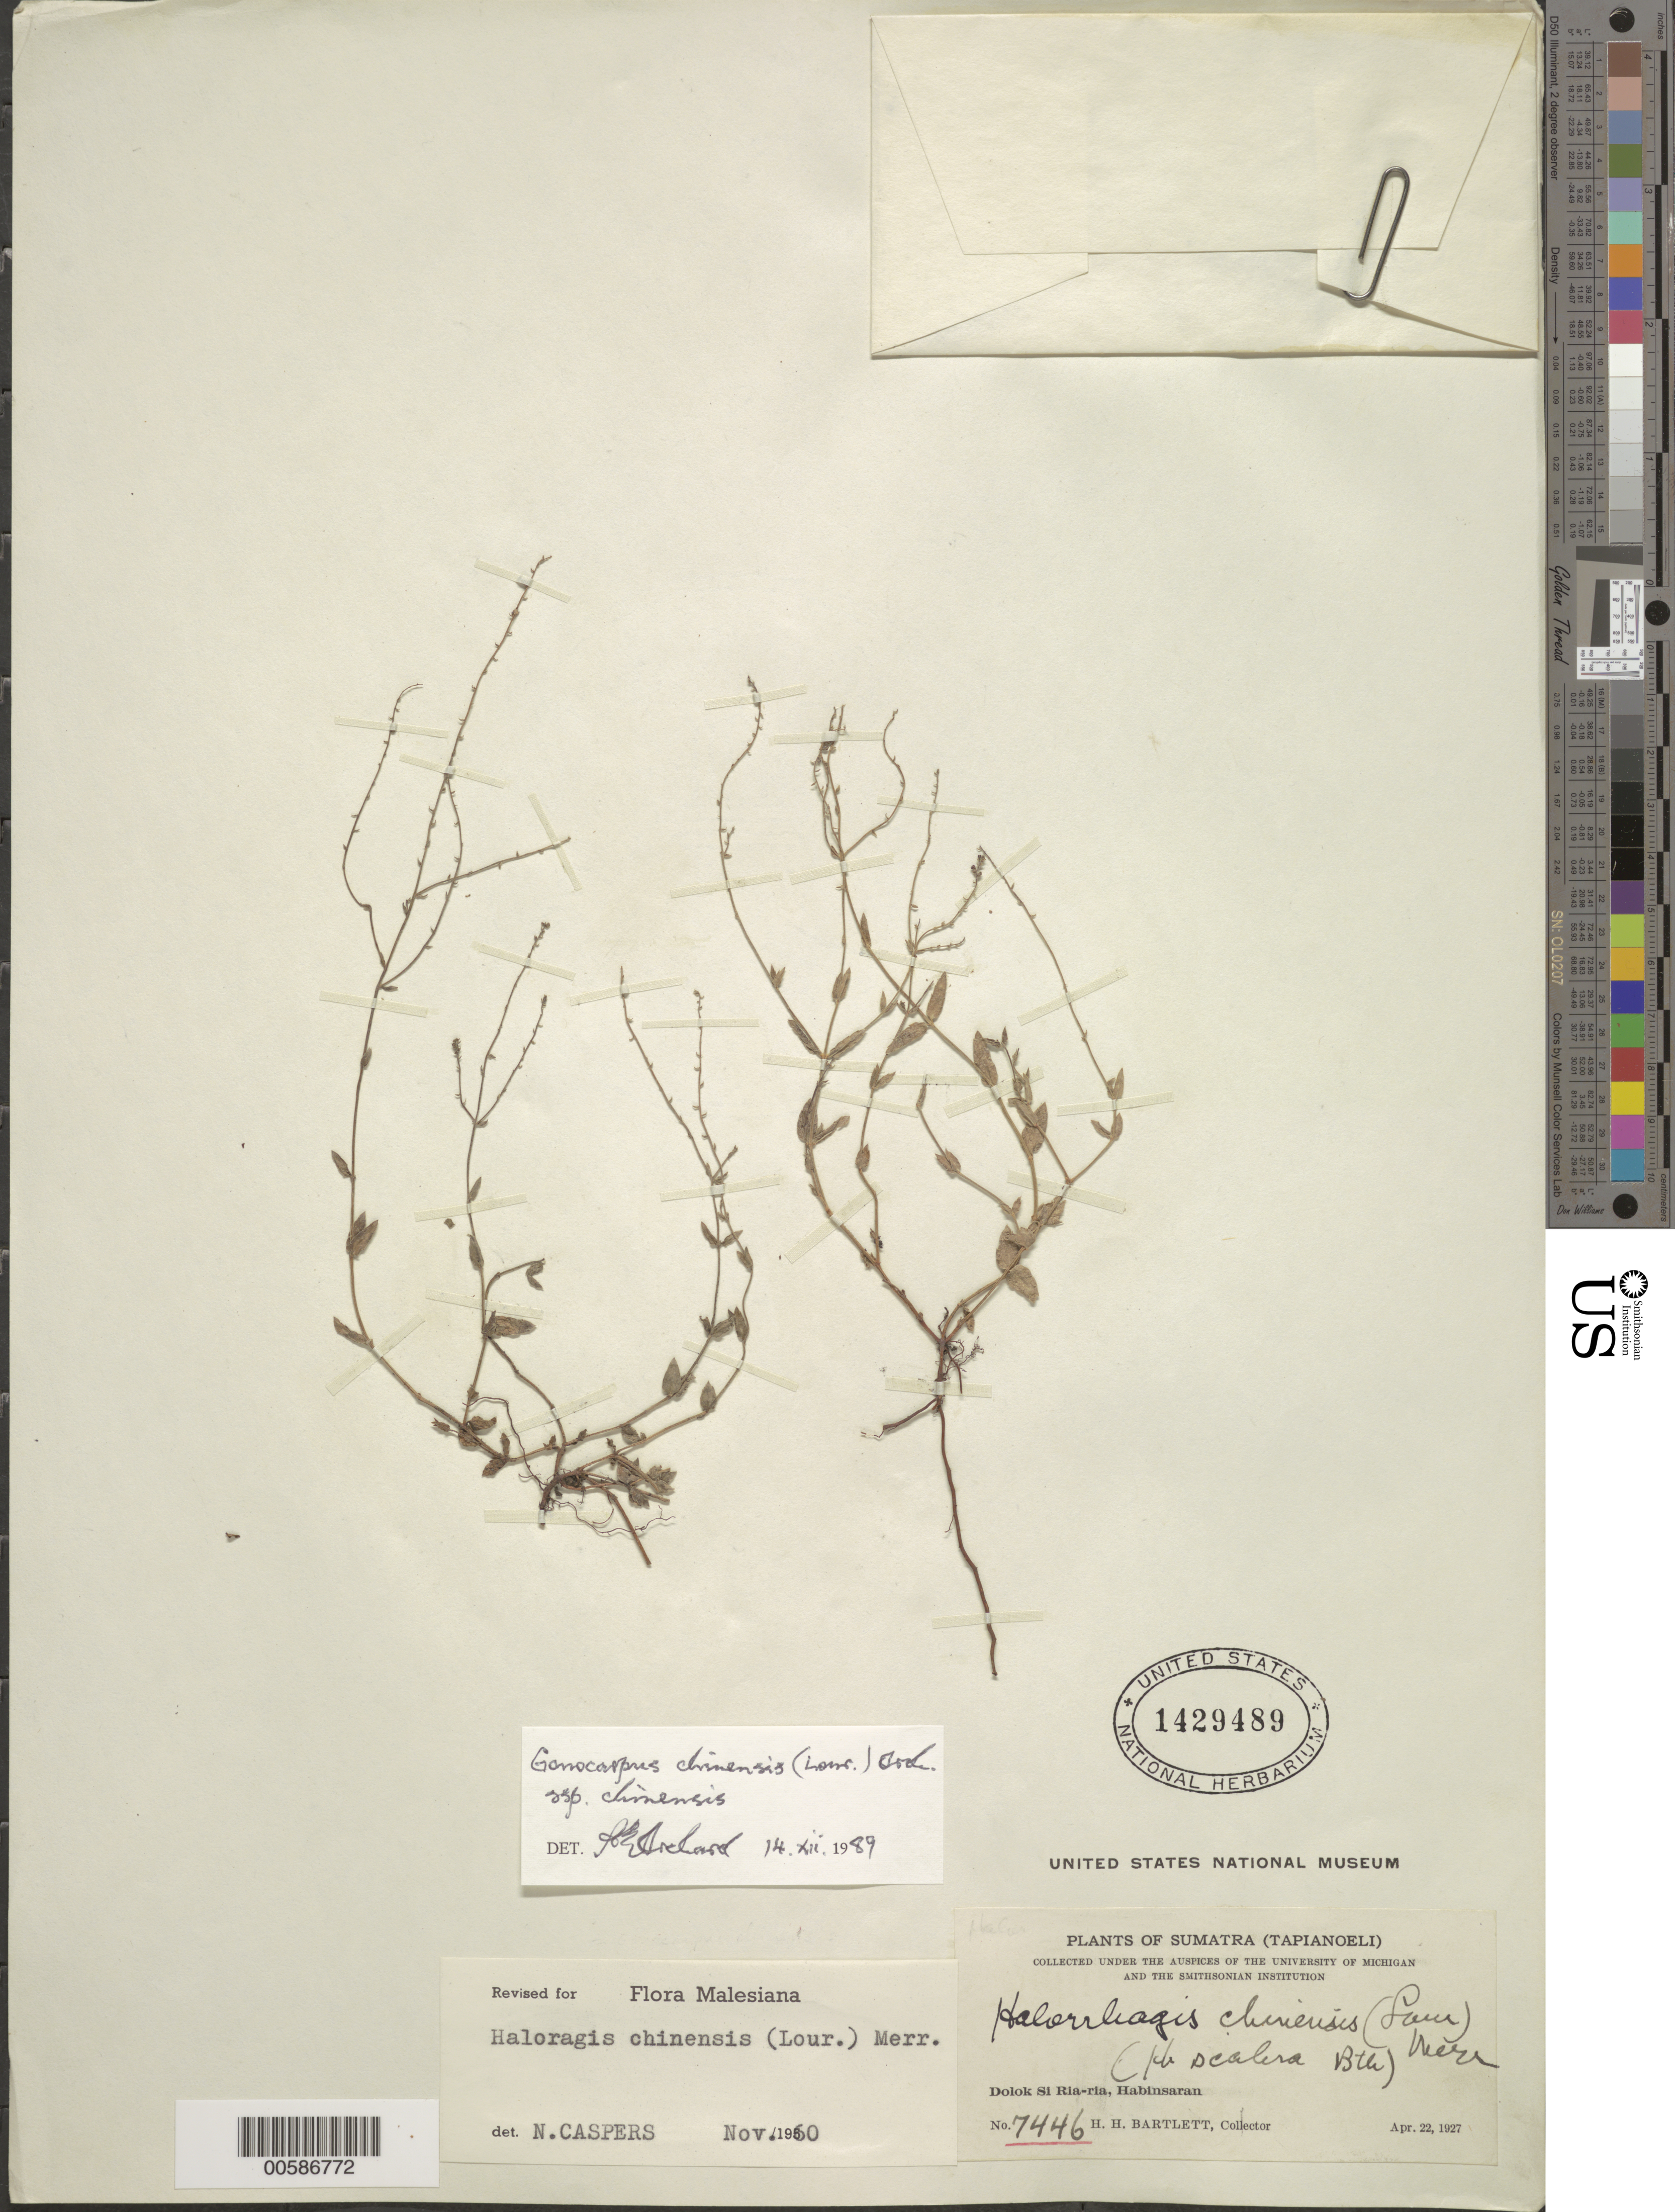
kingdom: Plantae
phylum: Tracheophyta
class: Magnoliopsida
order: Saxifragales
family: Haloragaceae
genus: Gonocarpus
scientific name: Gonocarpus chinensis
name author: (Lour.) Orchard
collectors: H. H. Bartlett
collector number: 7446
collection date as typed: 22 Apr 1927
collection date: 1927-04-22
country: Indonesia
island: Sumatra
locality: Dolok Si Ria-ria, Habinsaran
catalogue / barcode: US 1429489